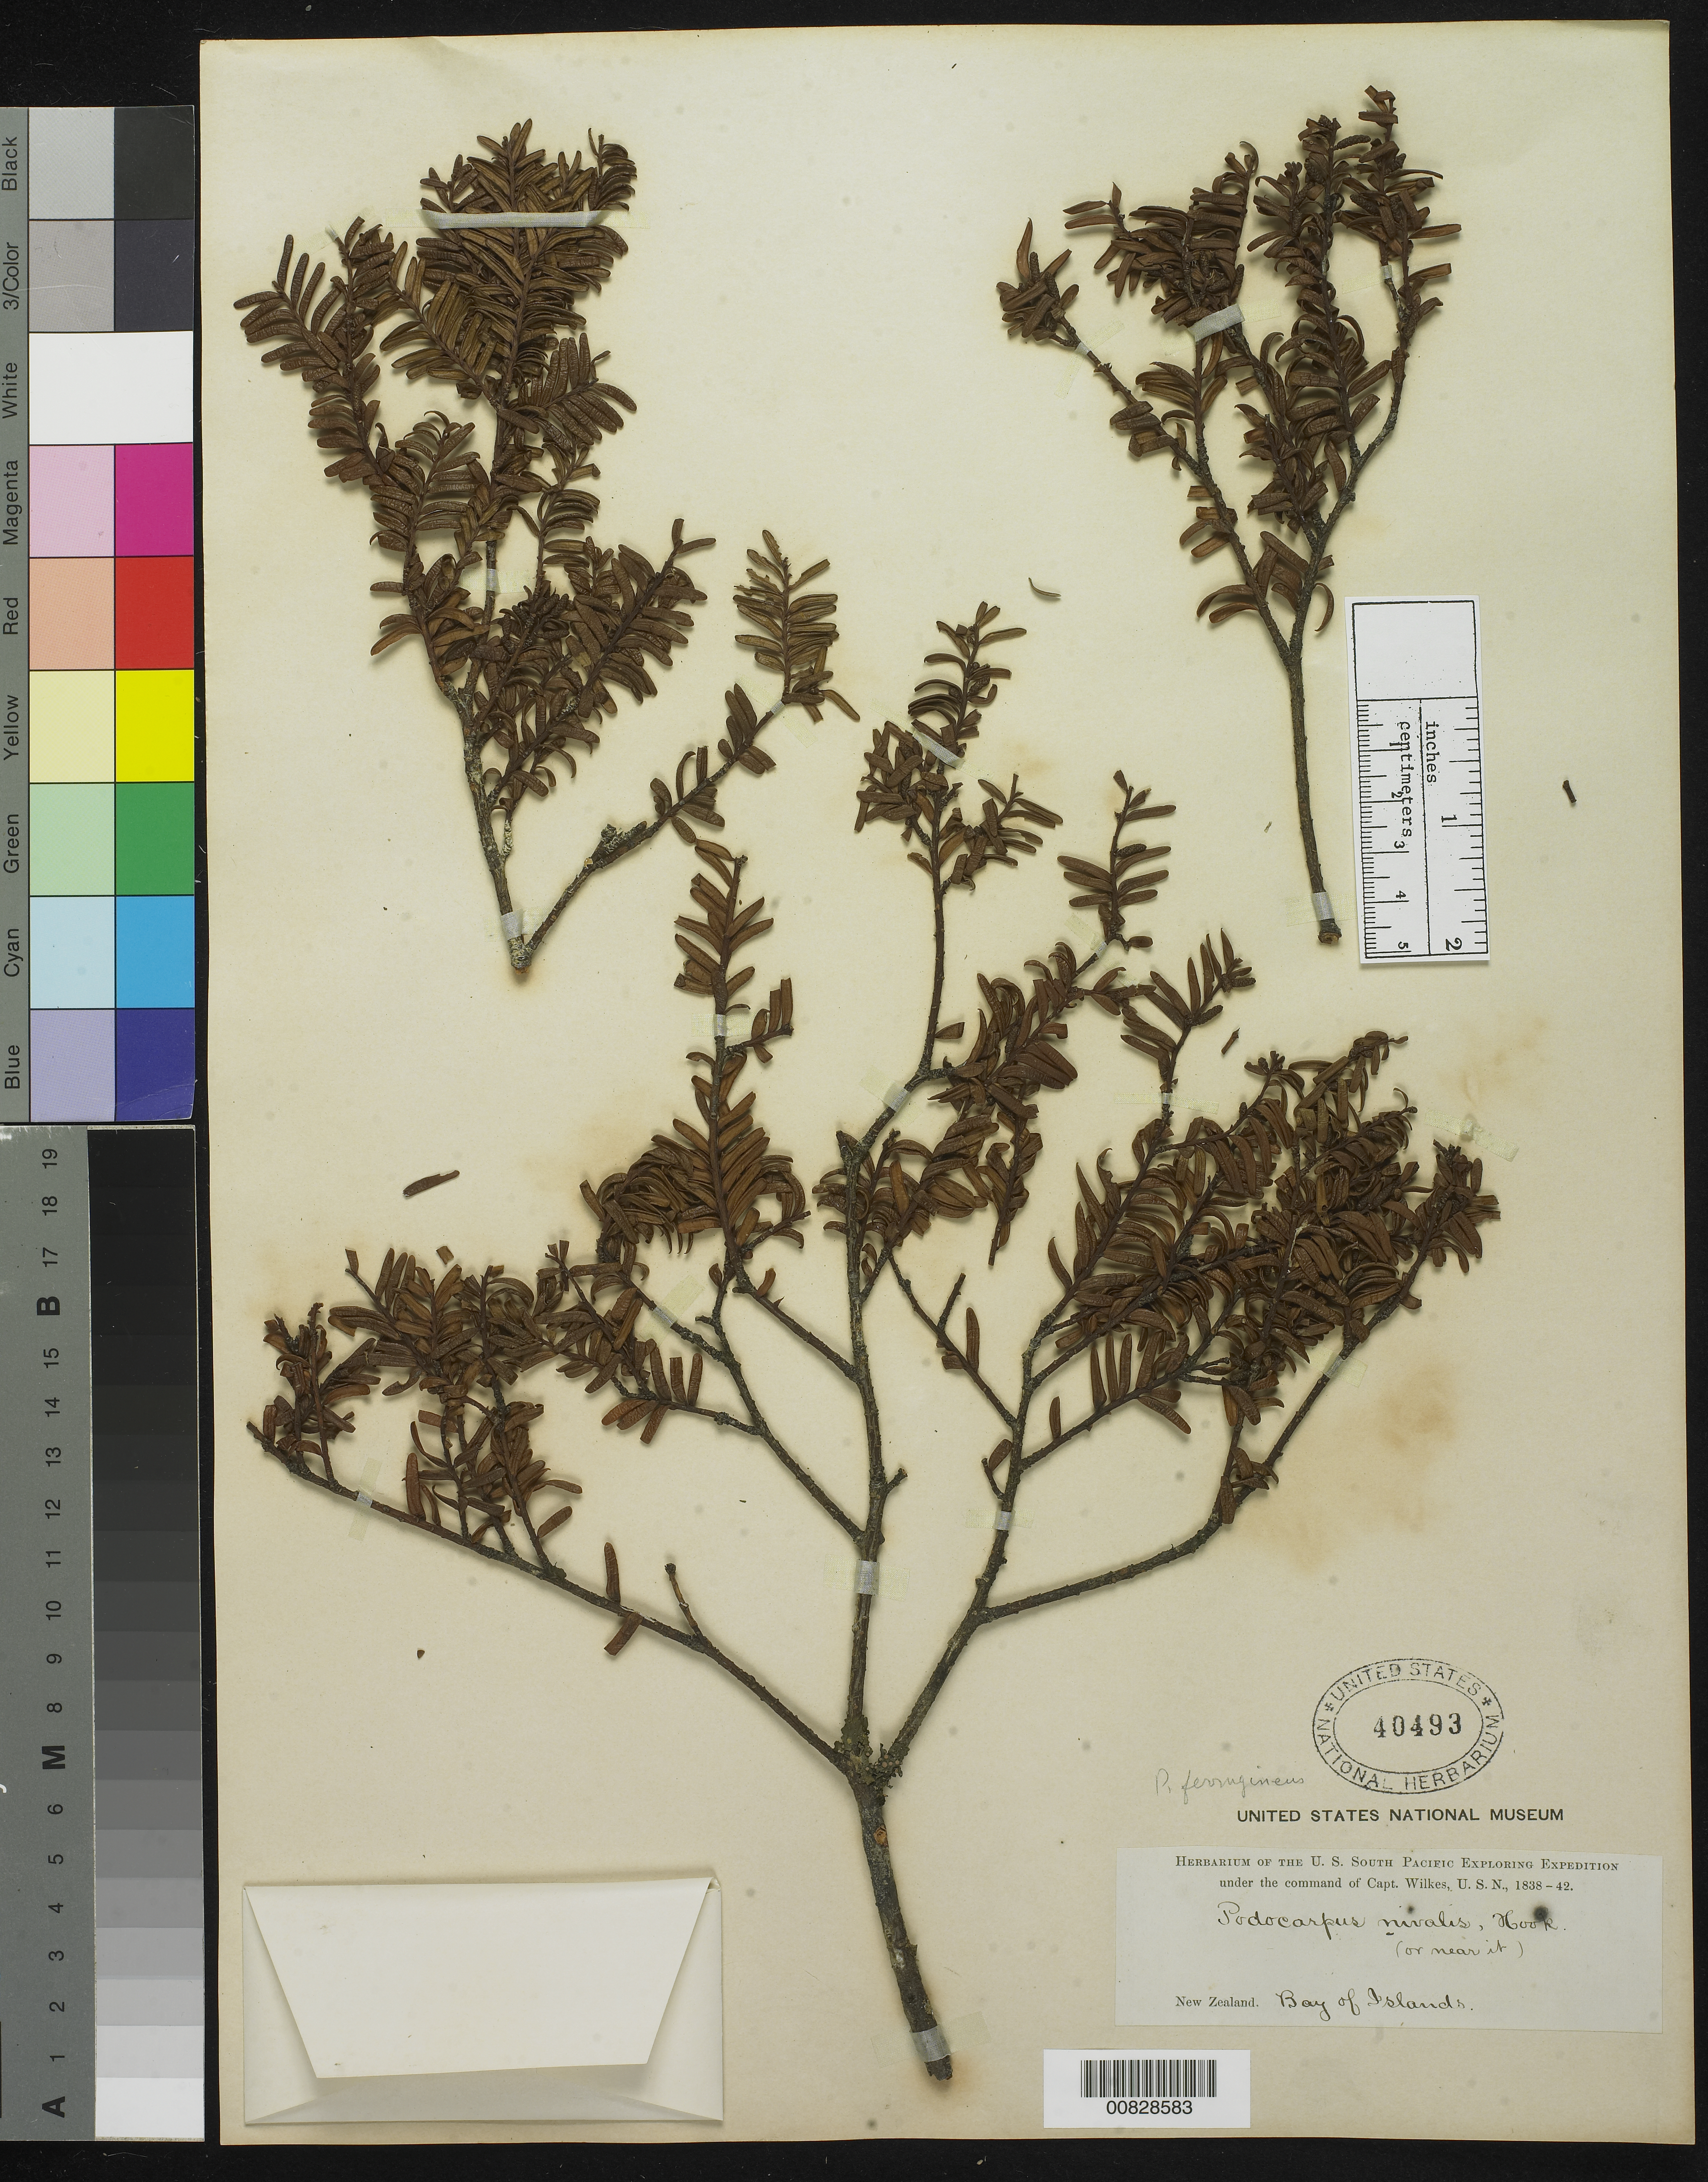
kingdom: Plantae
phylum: Tracheophyta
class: Pinopsida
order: Pinales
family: Podocarpaceae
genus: Podocarpus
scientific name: Podocarpus nivalis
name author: Hook.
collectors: Wilkes Explor. Exped.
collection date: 1838/1842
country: New Zealand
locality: Waya-ruma Bay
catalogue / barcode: US 40493